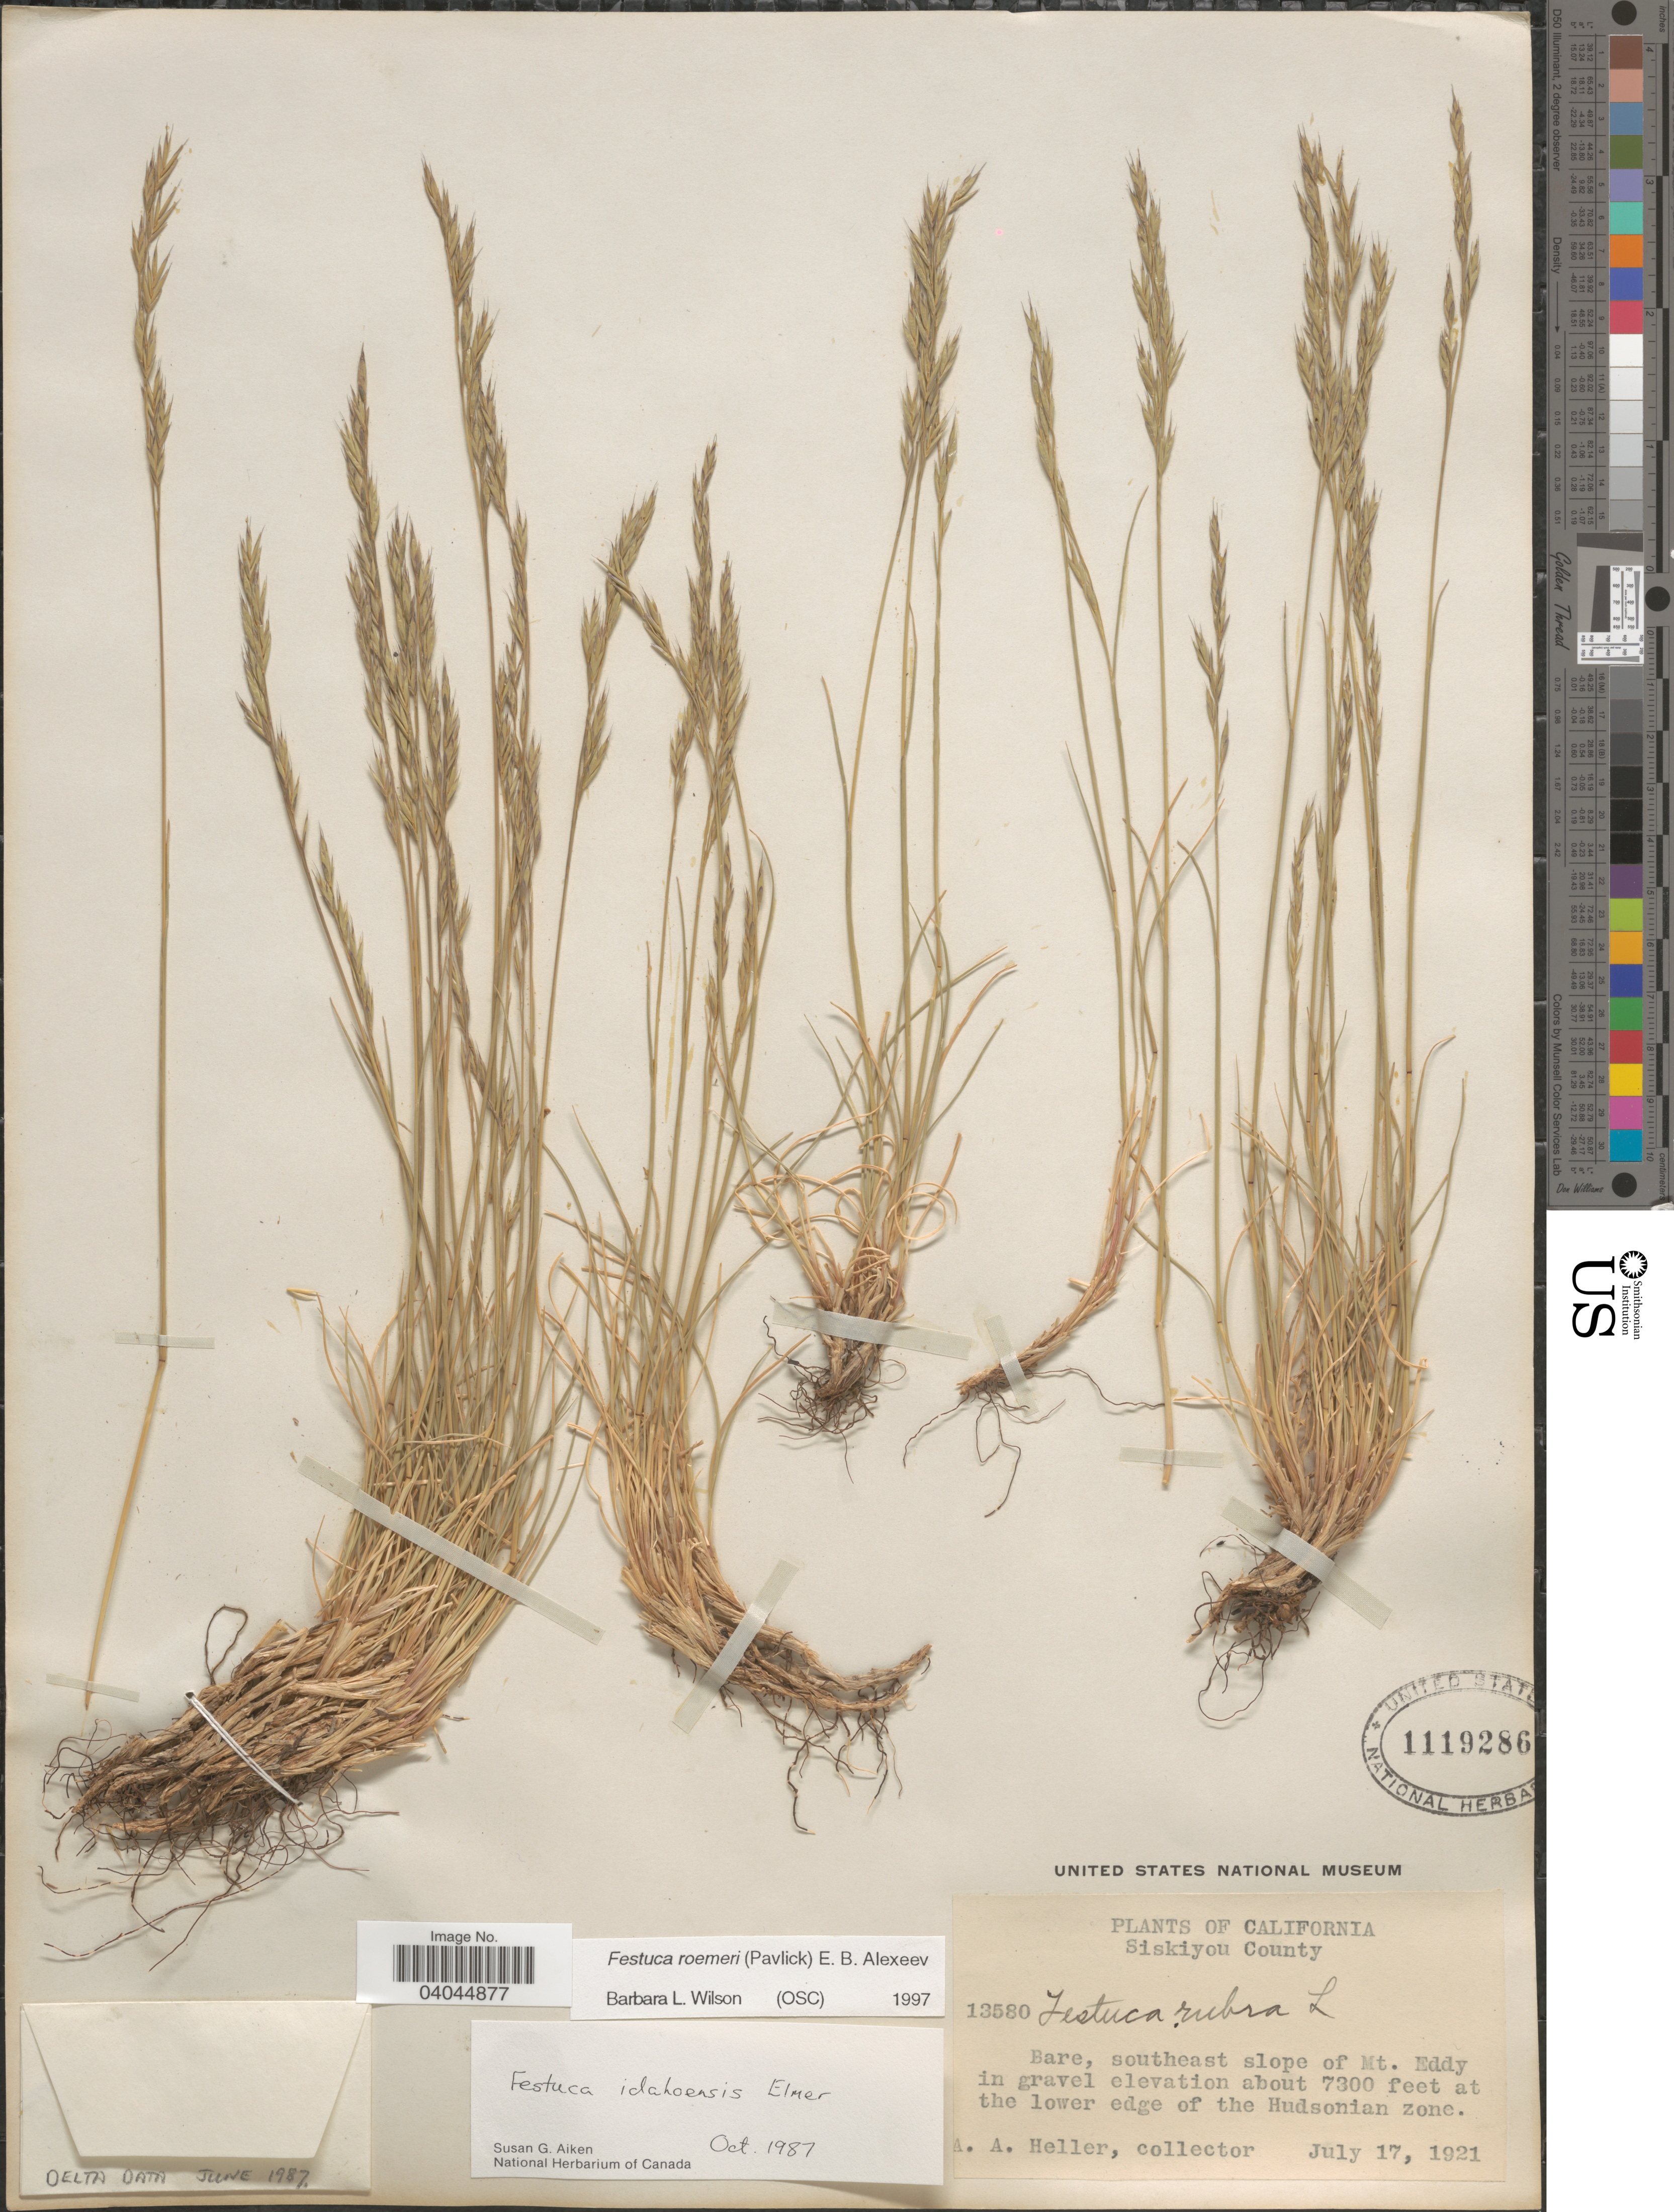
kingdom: Plantae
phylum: Tracheophyta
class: Liliopsida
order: Poales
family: Poaceae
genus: Festuca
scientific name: Festuca roemeri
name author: (Pavlick) E.B. Alexeev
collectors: A. A. Heller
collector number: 13580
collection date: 1921-07-17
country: United States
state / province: California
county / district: Siskiyou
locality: Siskiyou County. Bare, southeast slope of Mt. Eddy, at the lower edge of the Hudsonian zone.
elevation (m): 2225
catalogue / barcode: US 1119286